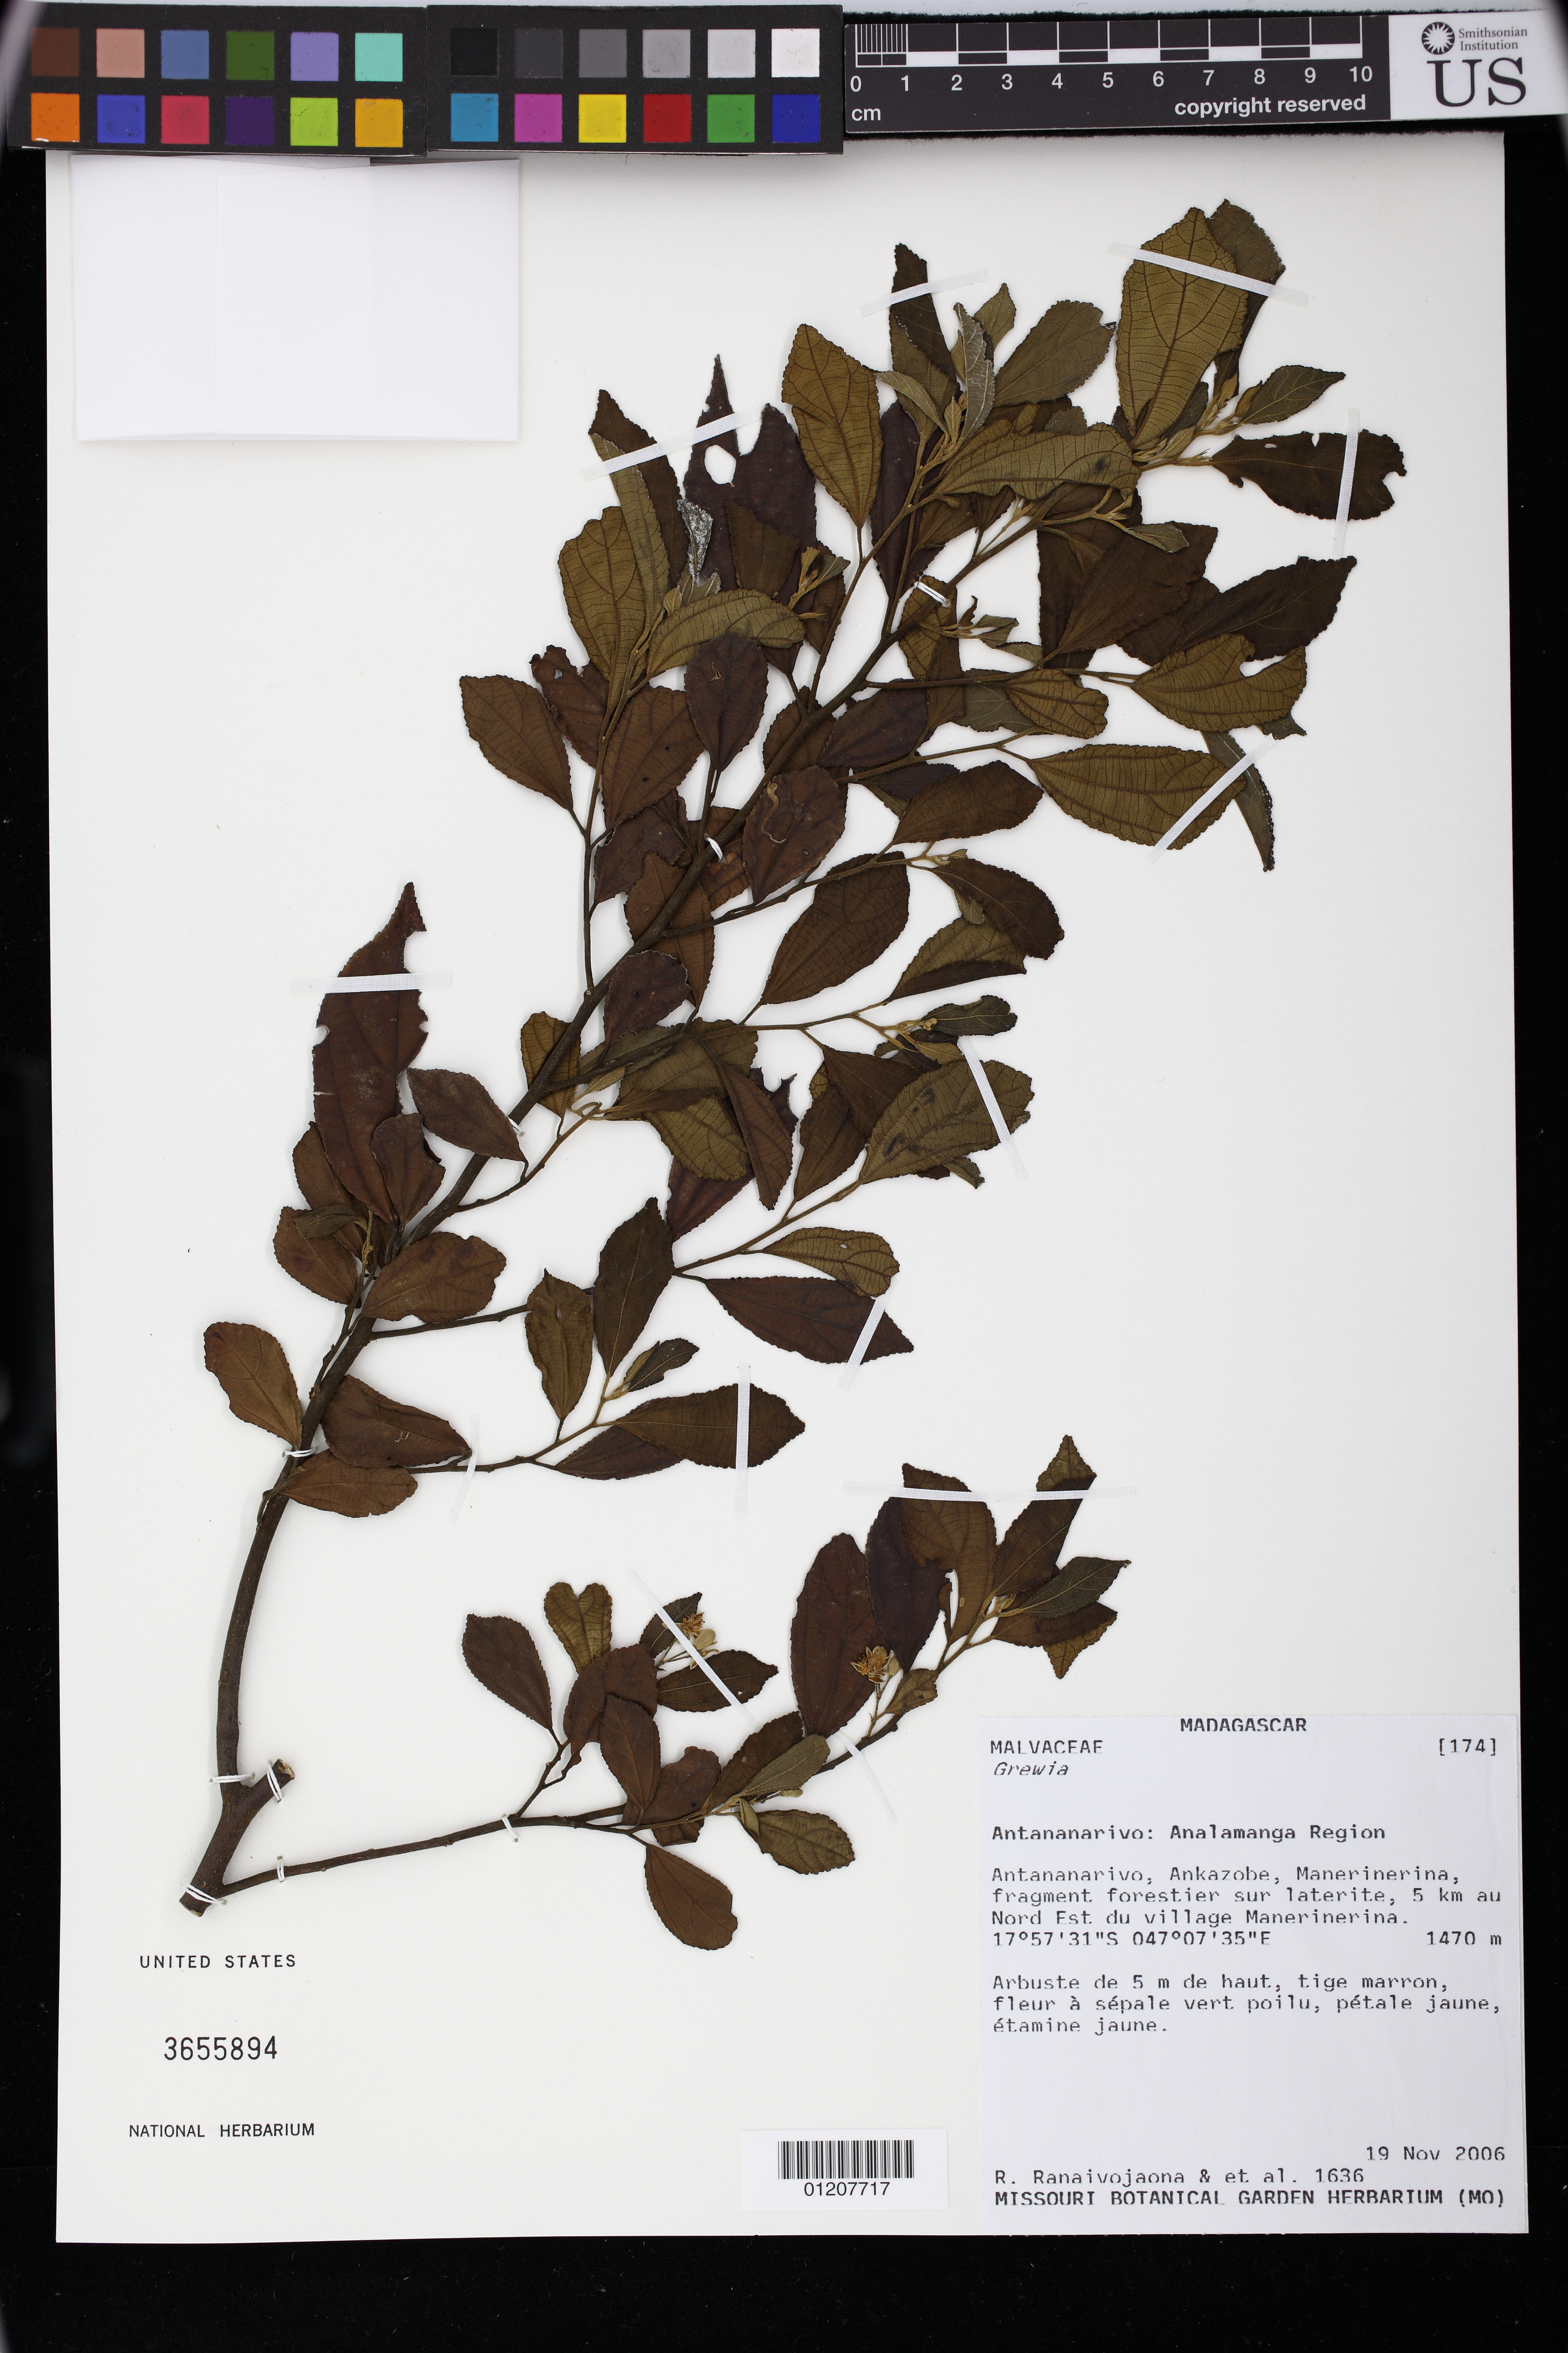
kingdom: Plantae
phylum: Tracheophyta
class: Magnoliopsida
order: Malvales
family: Malvaceae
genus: Grewia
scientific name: Grewia cuneifolia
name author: Juss.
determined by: Jourdain-Fievet, L.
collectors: R. Ranaivojaona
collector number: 1636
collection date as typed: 19 Nov 2006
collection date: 2006-11-19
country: Madagascar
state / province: Analamanga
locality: Antananarivo: Analamanga Region Ankazobe, Manerinerina, fragment forestier sur laterite, 5 km au Nord Est du village Manerinerina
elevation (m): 1470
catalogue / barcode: US 3655894